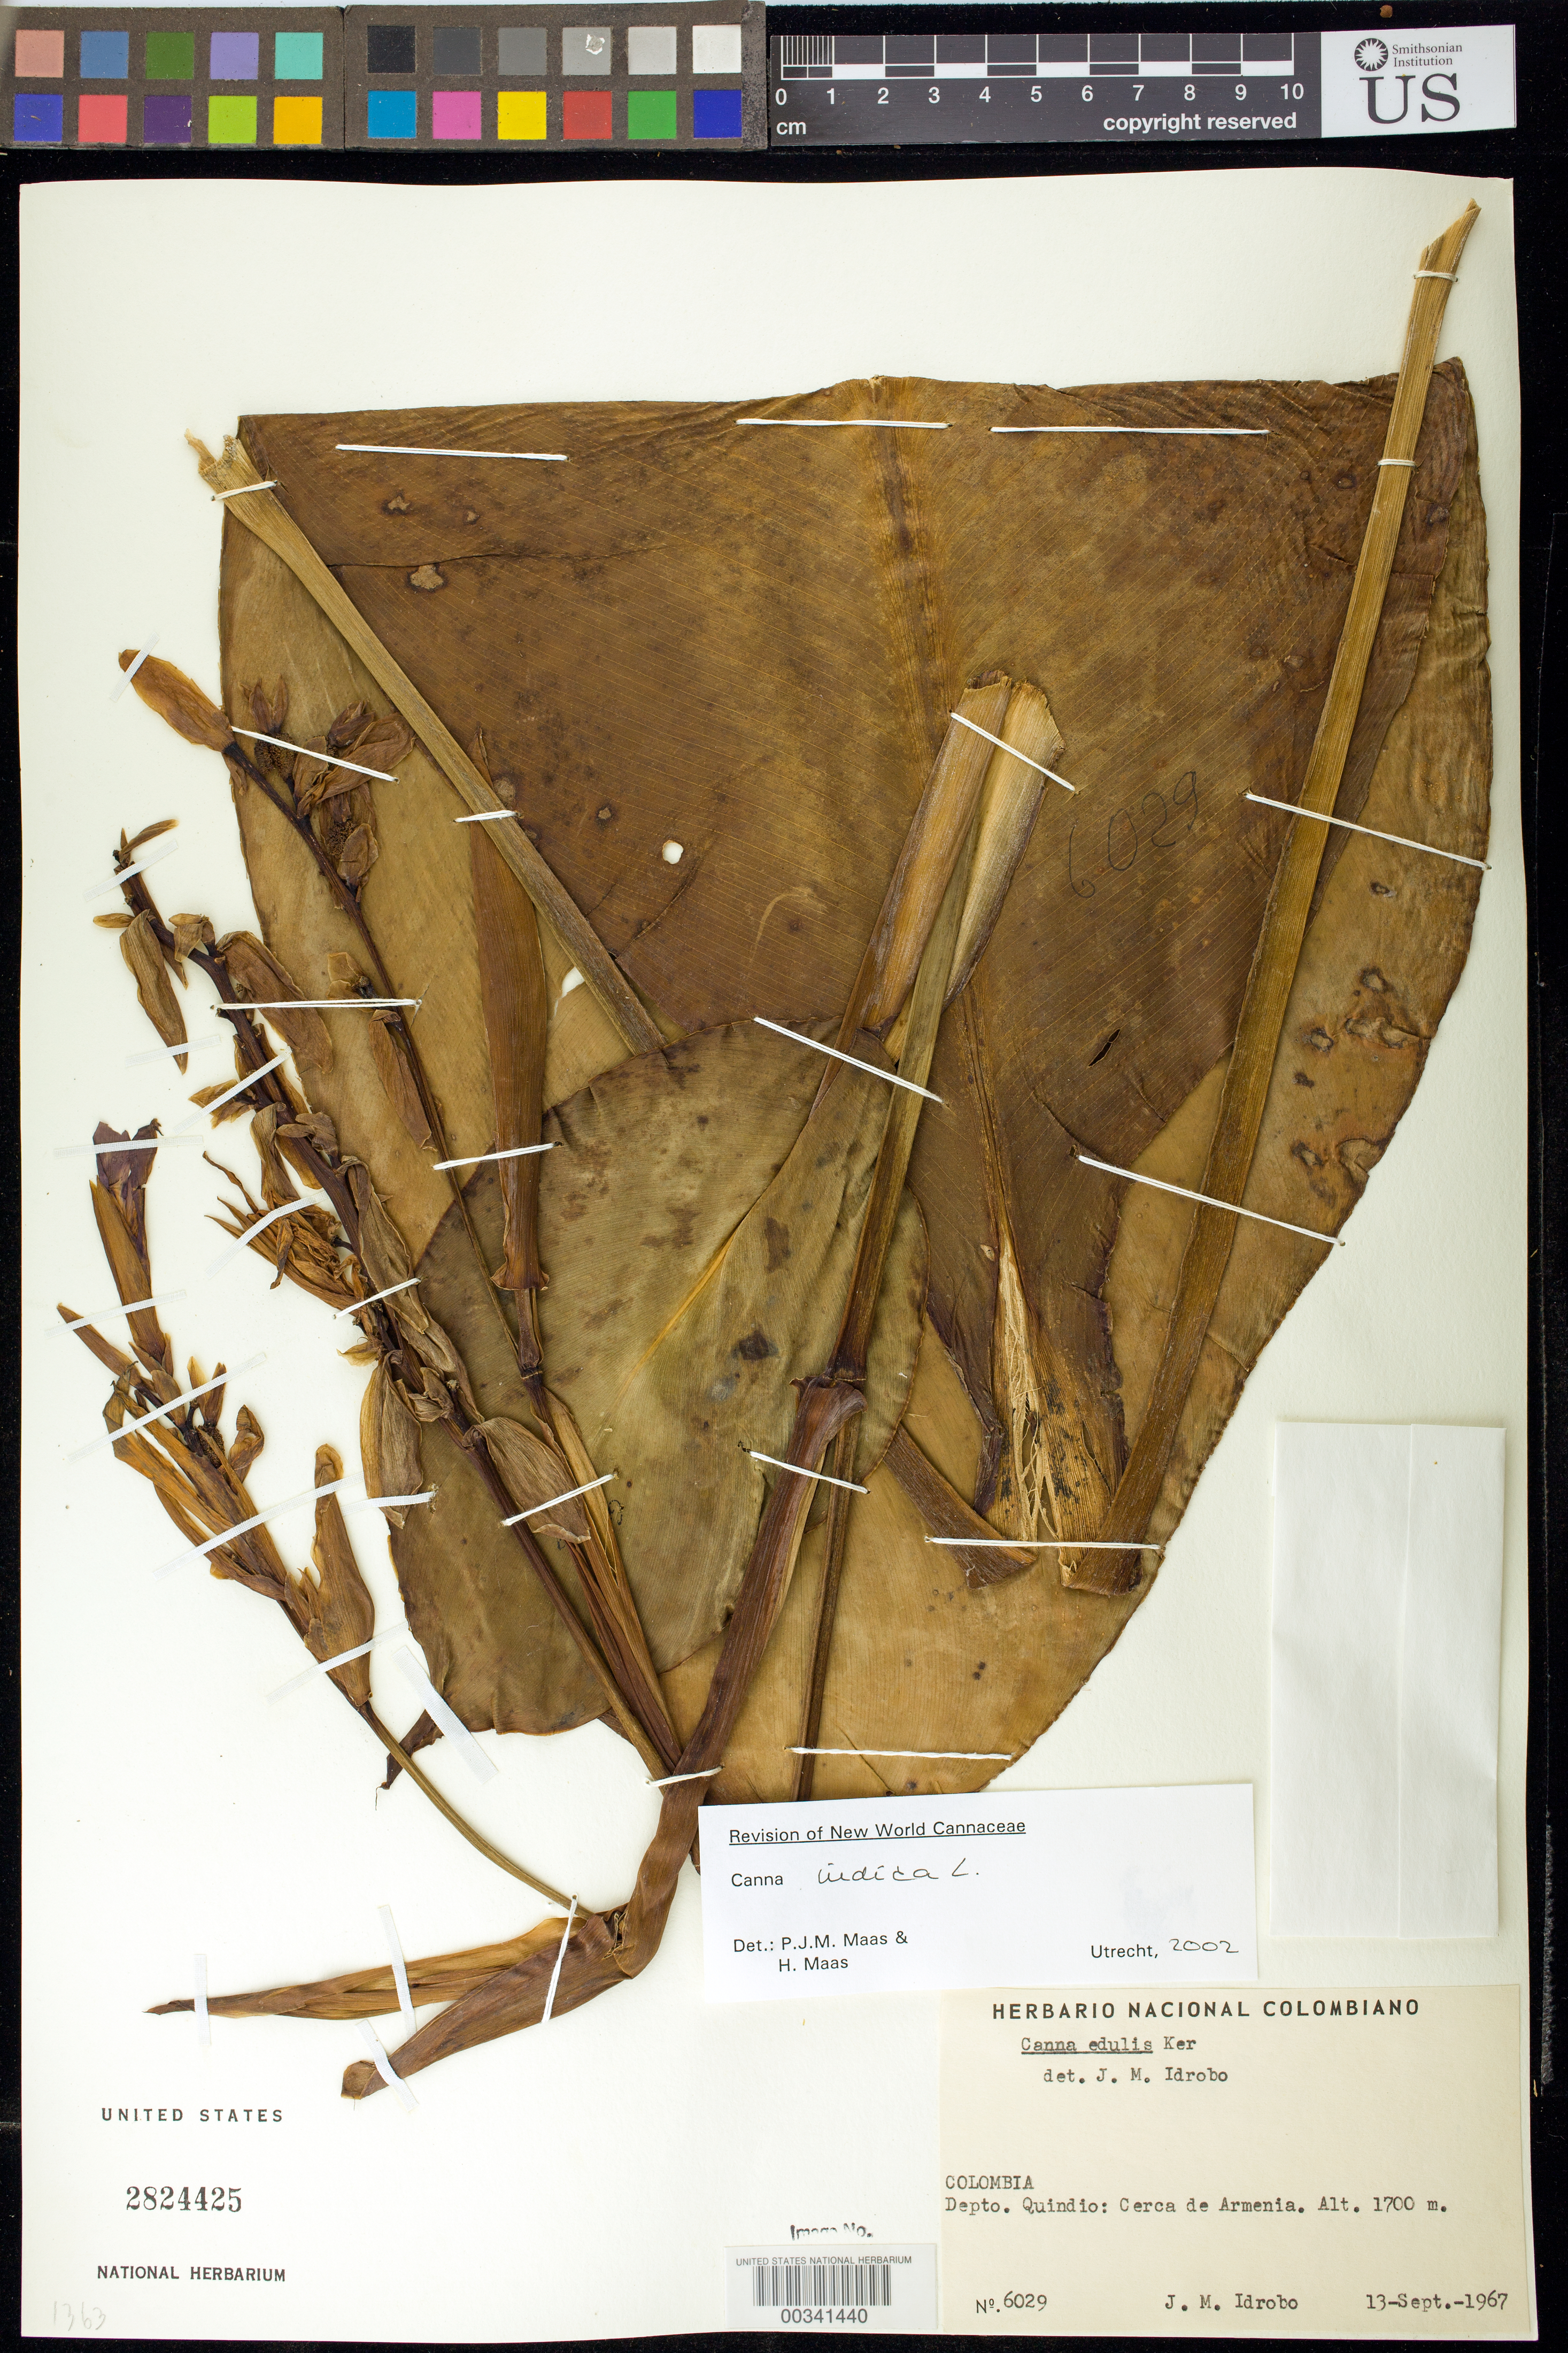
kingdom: Plantae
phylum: Tracheophyta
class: Liliopsida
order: Zingiberales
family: Cannaceae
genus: Canna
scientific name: Canna indica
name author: L.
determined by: Maas, Paul J. M.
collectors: J. M. Idrobo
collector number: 6029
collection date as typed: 13 Sep 1967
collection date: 1967-09-13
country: Colombia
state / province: Quindío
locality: Cerca de Armenia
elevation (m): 1700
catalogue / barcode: US 2824425